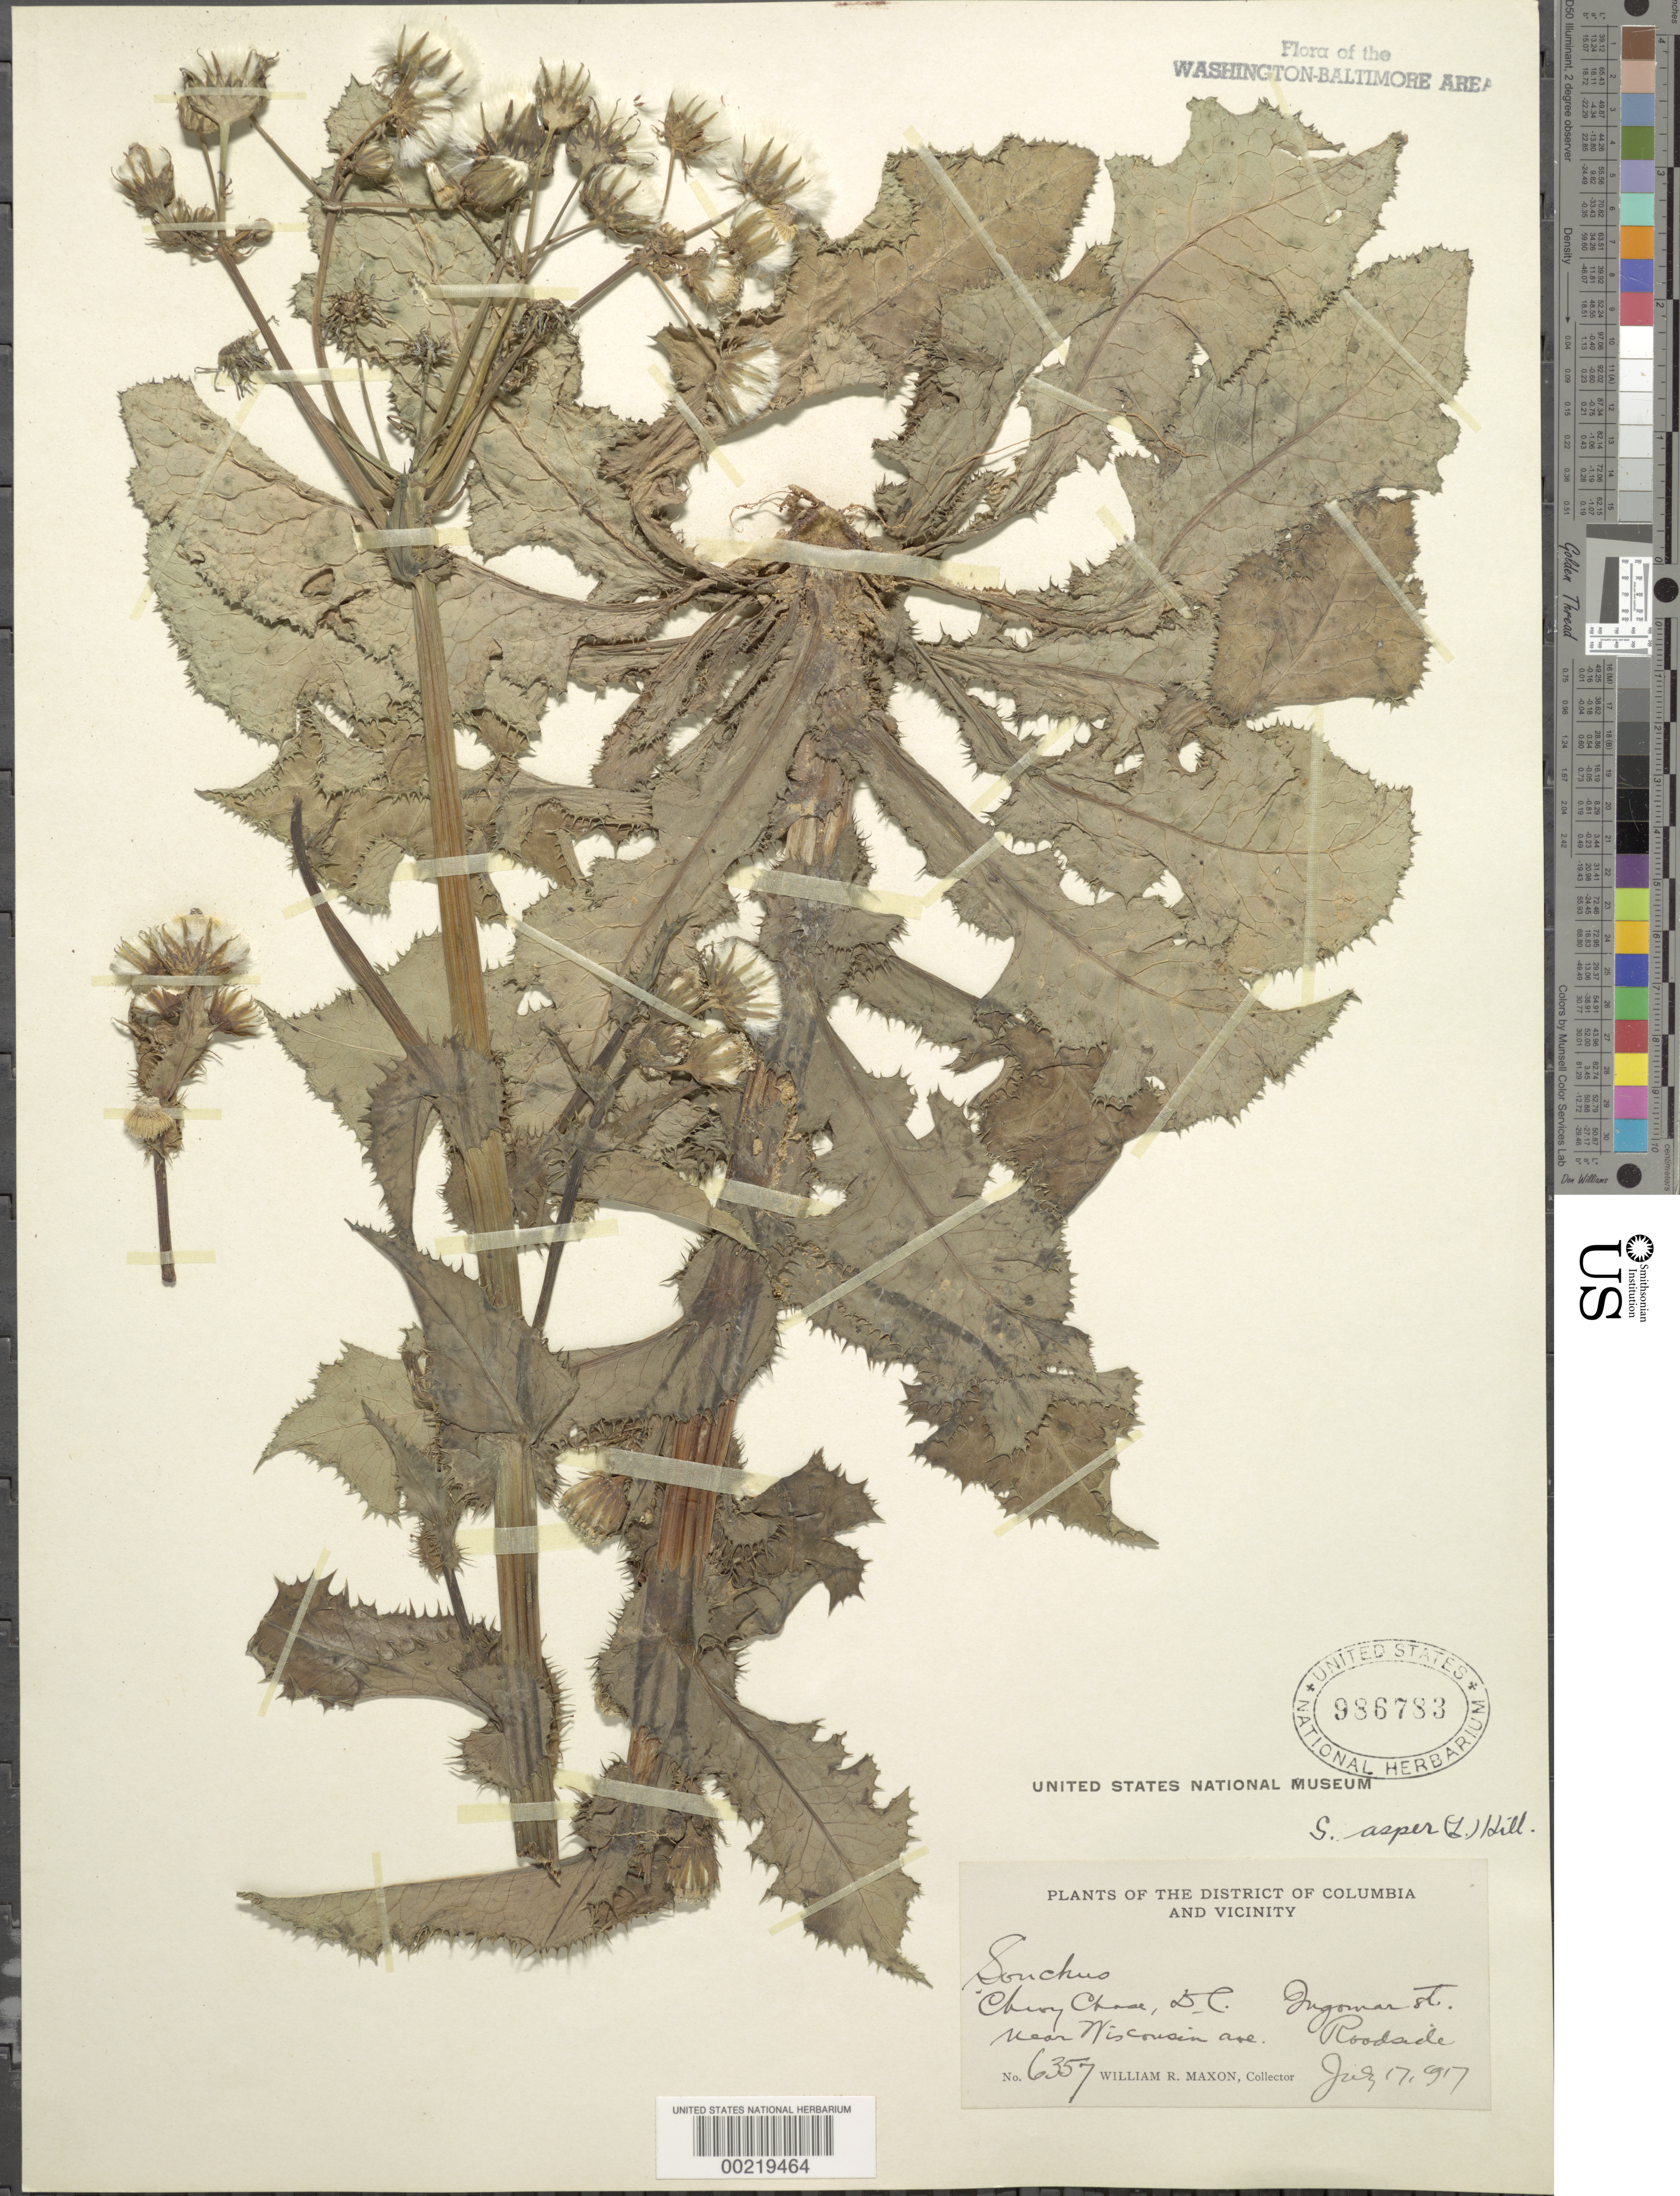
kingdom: Plantae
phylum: Tracheophyta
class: Magnoliopsida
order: Asterales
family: Asteraceae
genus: Sonchus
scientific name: Sonchus asper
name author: (L.) Hill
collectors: W. R. Maxon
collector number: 6357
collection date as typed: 17 Jul 1917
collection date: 1917-07-17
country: United States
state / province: District of Columbia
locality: Chevy Chase near Wisc. Ave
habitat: Roadside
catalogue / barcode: US 986783